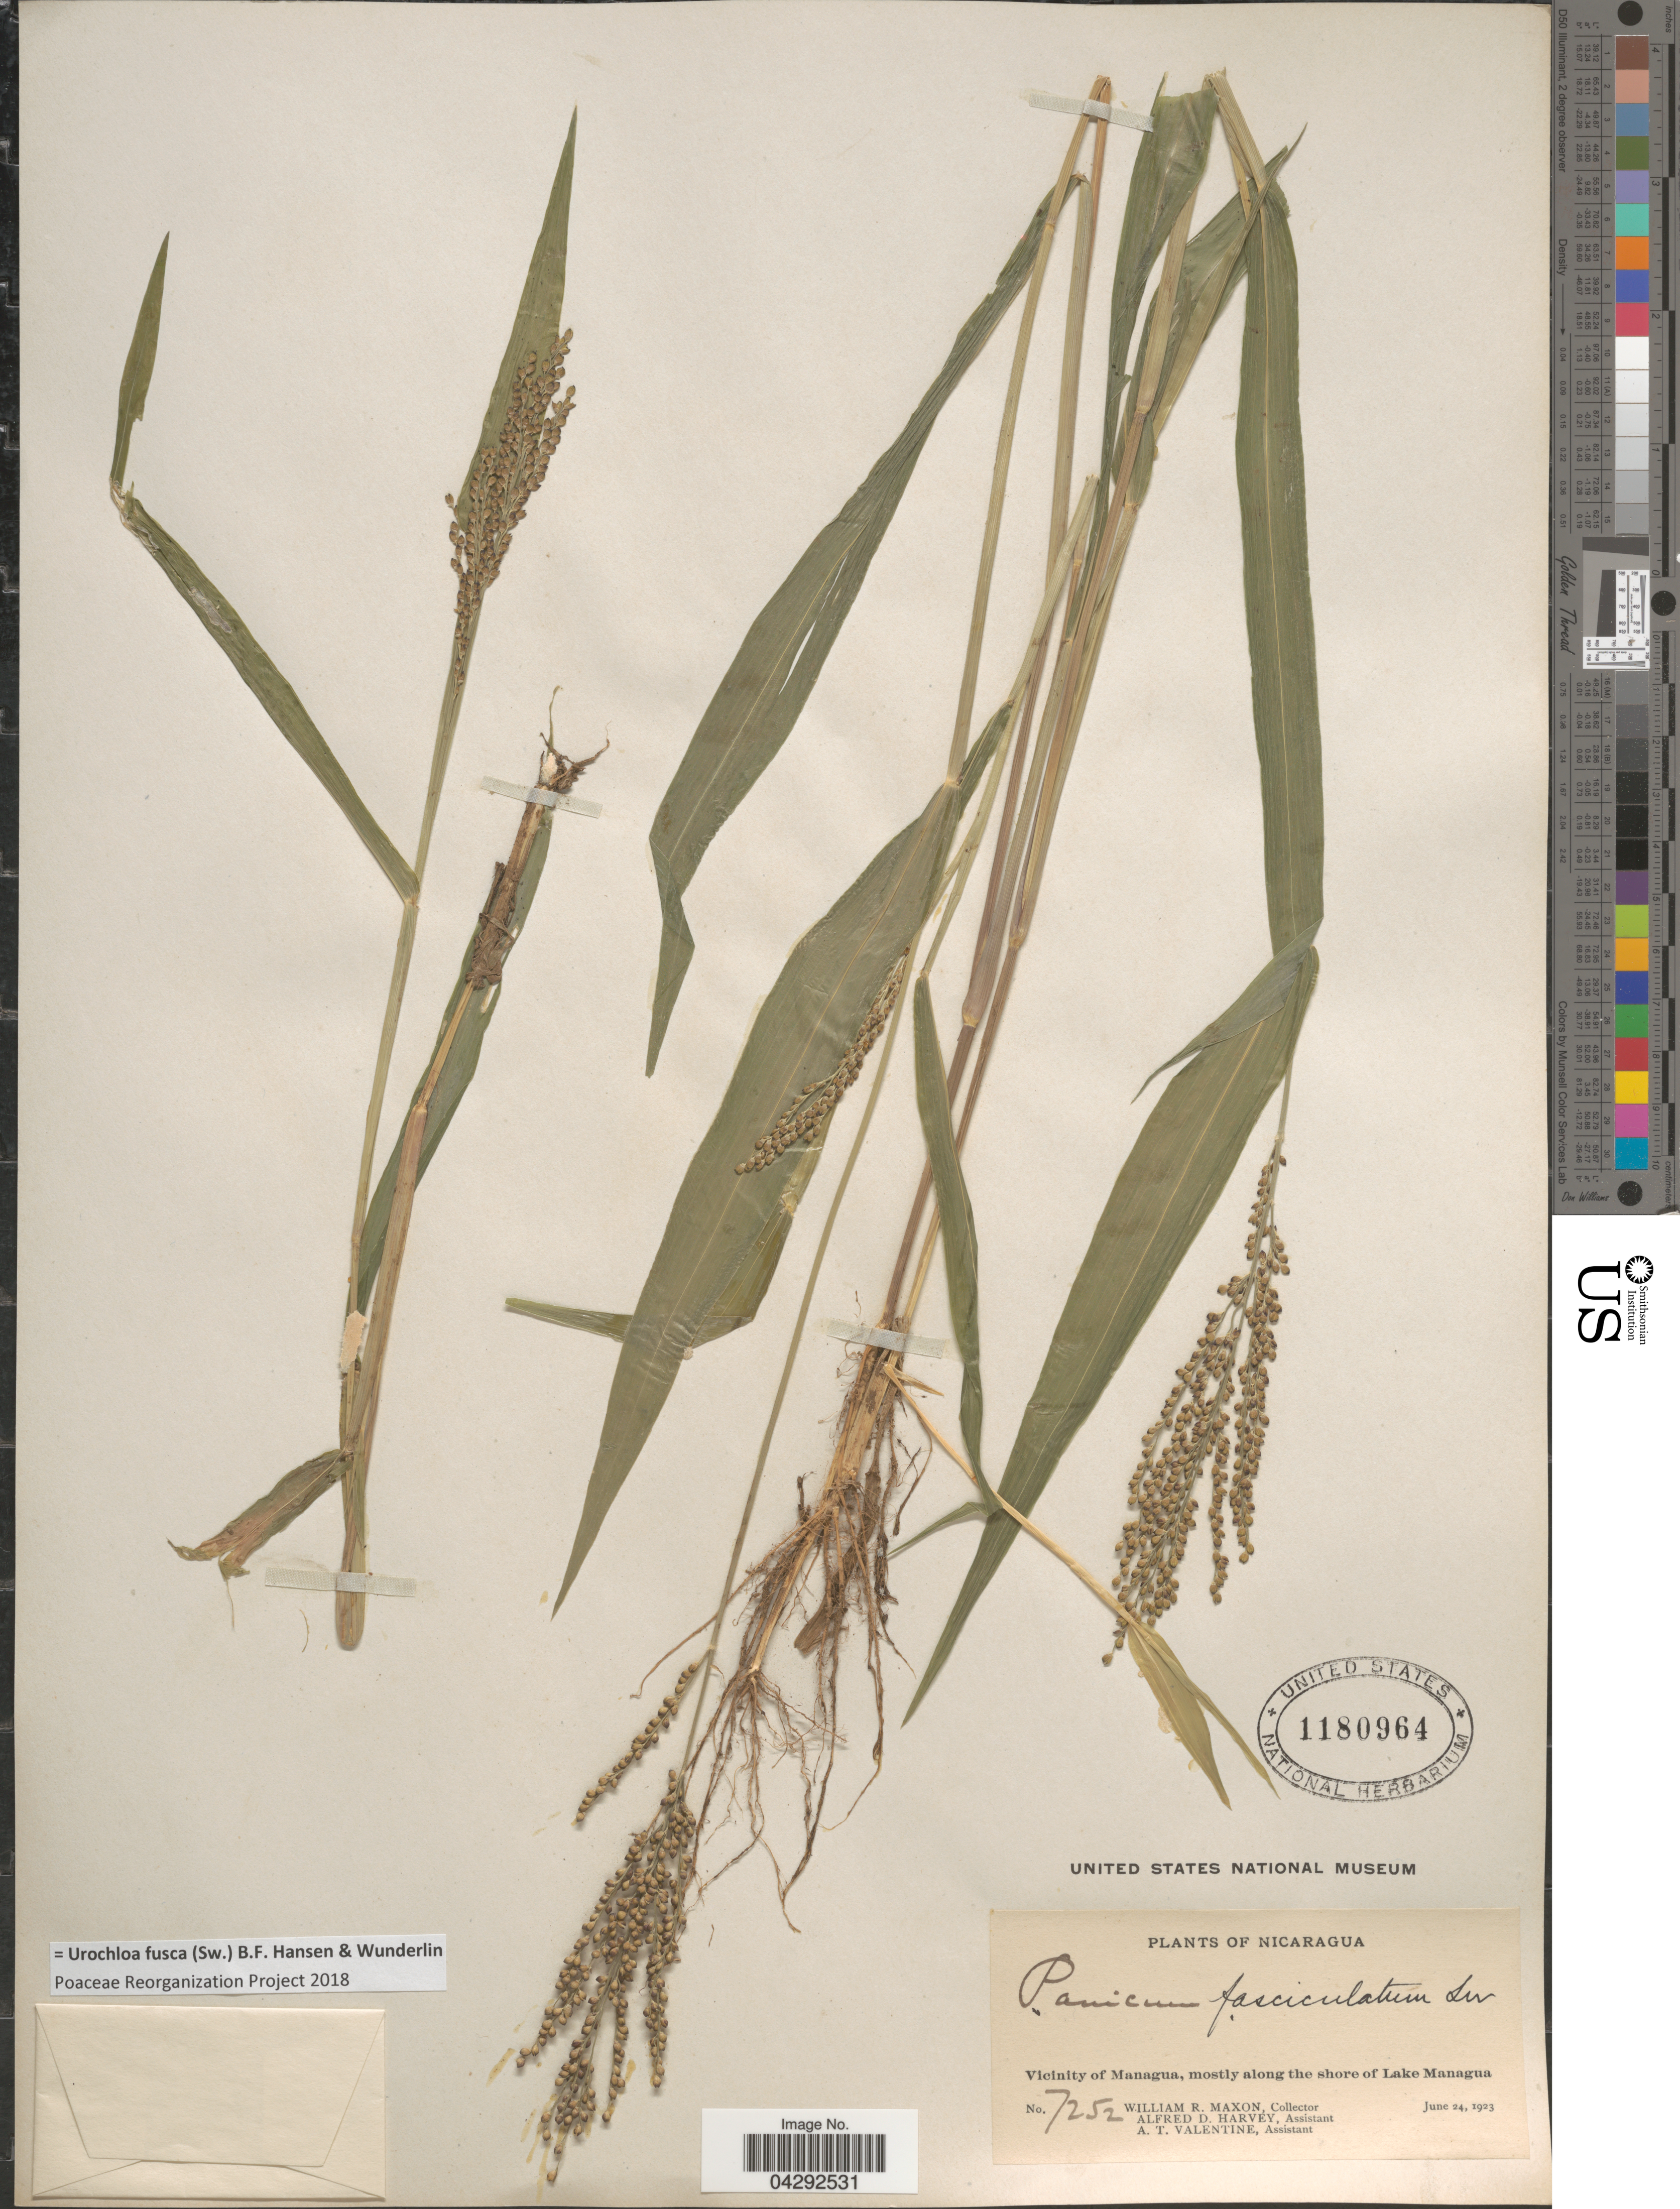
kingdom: Plantae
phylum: Tracheophyta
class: Liliopsida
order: Poales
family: Poaceae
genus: Urochloa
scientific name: Urochloa fusca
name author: (Sw.) B.F. Hansen & Wunderlin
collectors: W. R. Maxon, A. D. Harvey & A. Valentine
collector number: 7252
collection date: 1923-06-24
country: Nicaragua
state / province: Managua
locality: Vicinity of Managua, mostly along the shore of Lake Managua.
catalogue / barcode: US 1180964